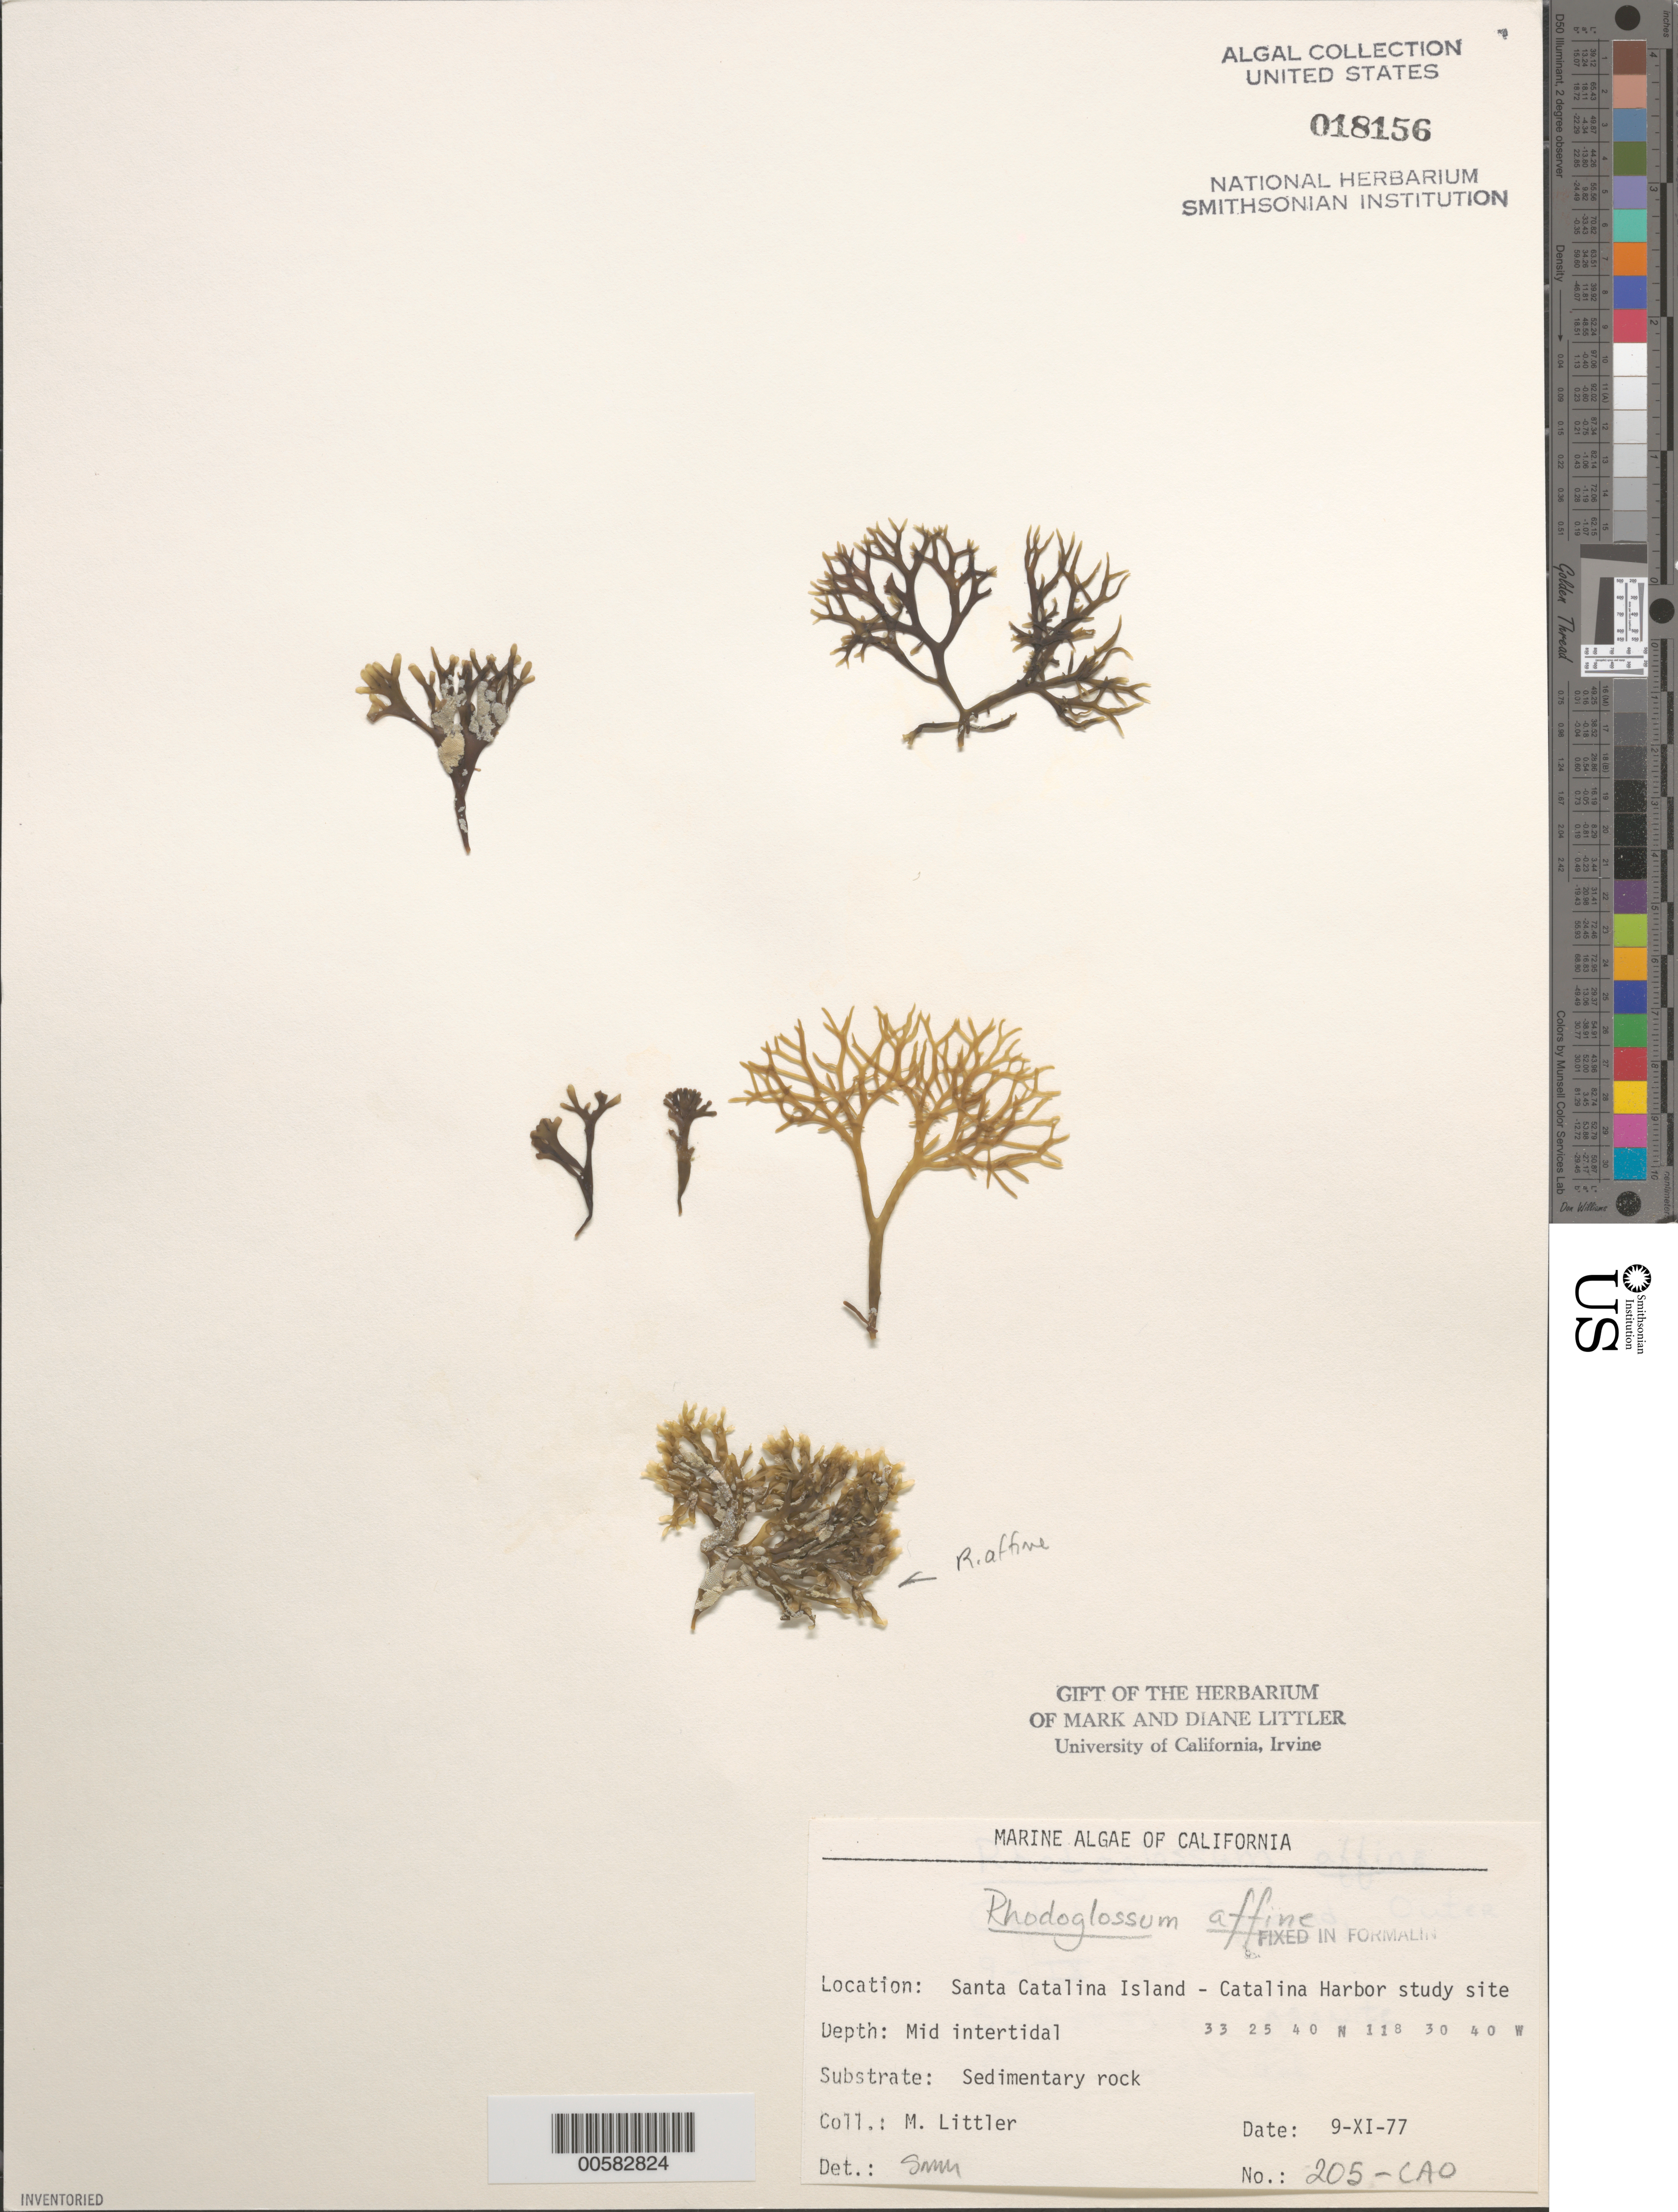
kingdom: Plantae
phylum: Rhodophyta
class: Florideophyceae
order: Gigartinales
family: Gigartinaceae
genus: Mazzaella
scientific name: Mazzaella affinis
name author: (Harvey) Fredericq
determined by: Algae name updating Project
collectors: M. M. Littler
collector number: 205-cao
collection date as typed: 09 Nov 1977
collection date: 1977-11-09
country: United States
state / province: California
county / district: Los Angeles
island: Santa Catalina Island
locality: Catalina Harbor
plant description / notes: BLM-SOCALBIGHT Rocky Intertidal Survey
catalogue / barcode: US 18156